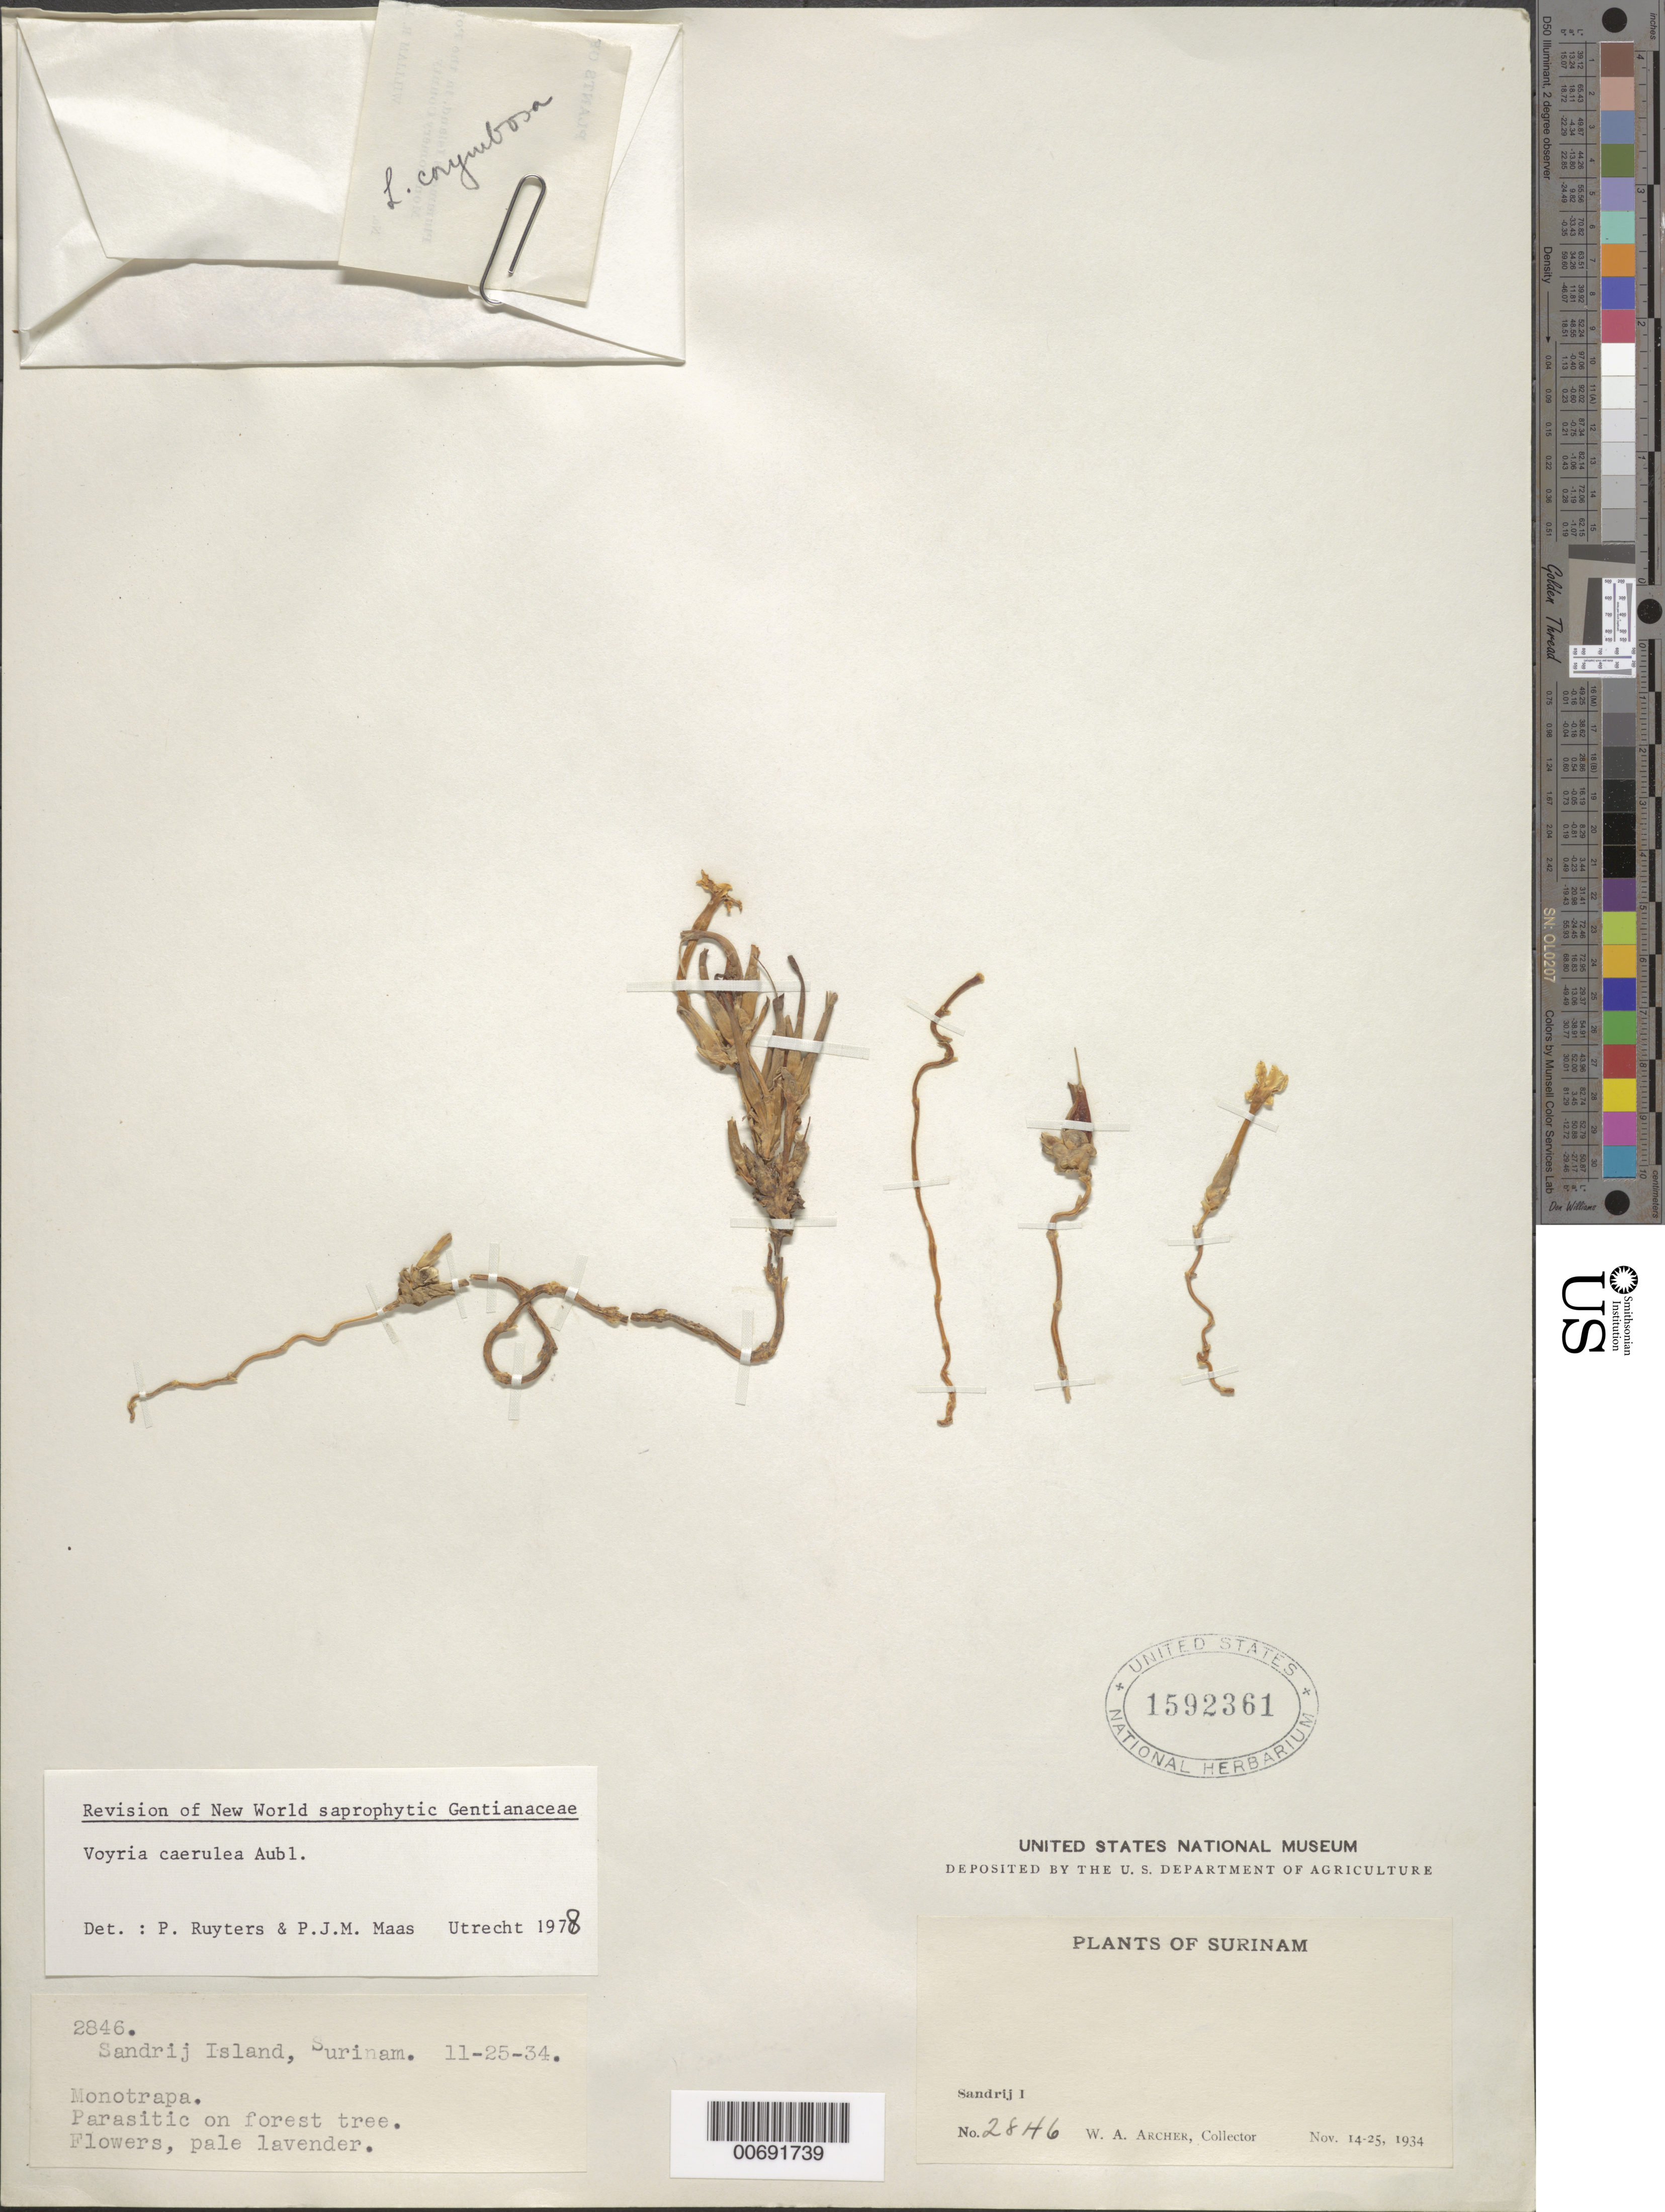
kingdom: Plantae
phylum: Tracheophyta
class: Magnoliopsida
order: Gentianales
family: Gentianaceae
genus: Voyria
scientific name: Voyria caerulea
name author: Aubl.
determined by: Ruyters, P.; Maas, P. J.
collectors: W. A. Archer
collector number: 2846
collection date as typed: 14-Nov-34 to 25-Nov-34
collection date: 1934-11-14/1934-11-25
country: Suriname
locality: Zanderij I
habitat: Parasitic on forest tree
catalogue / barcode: US 1592361